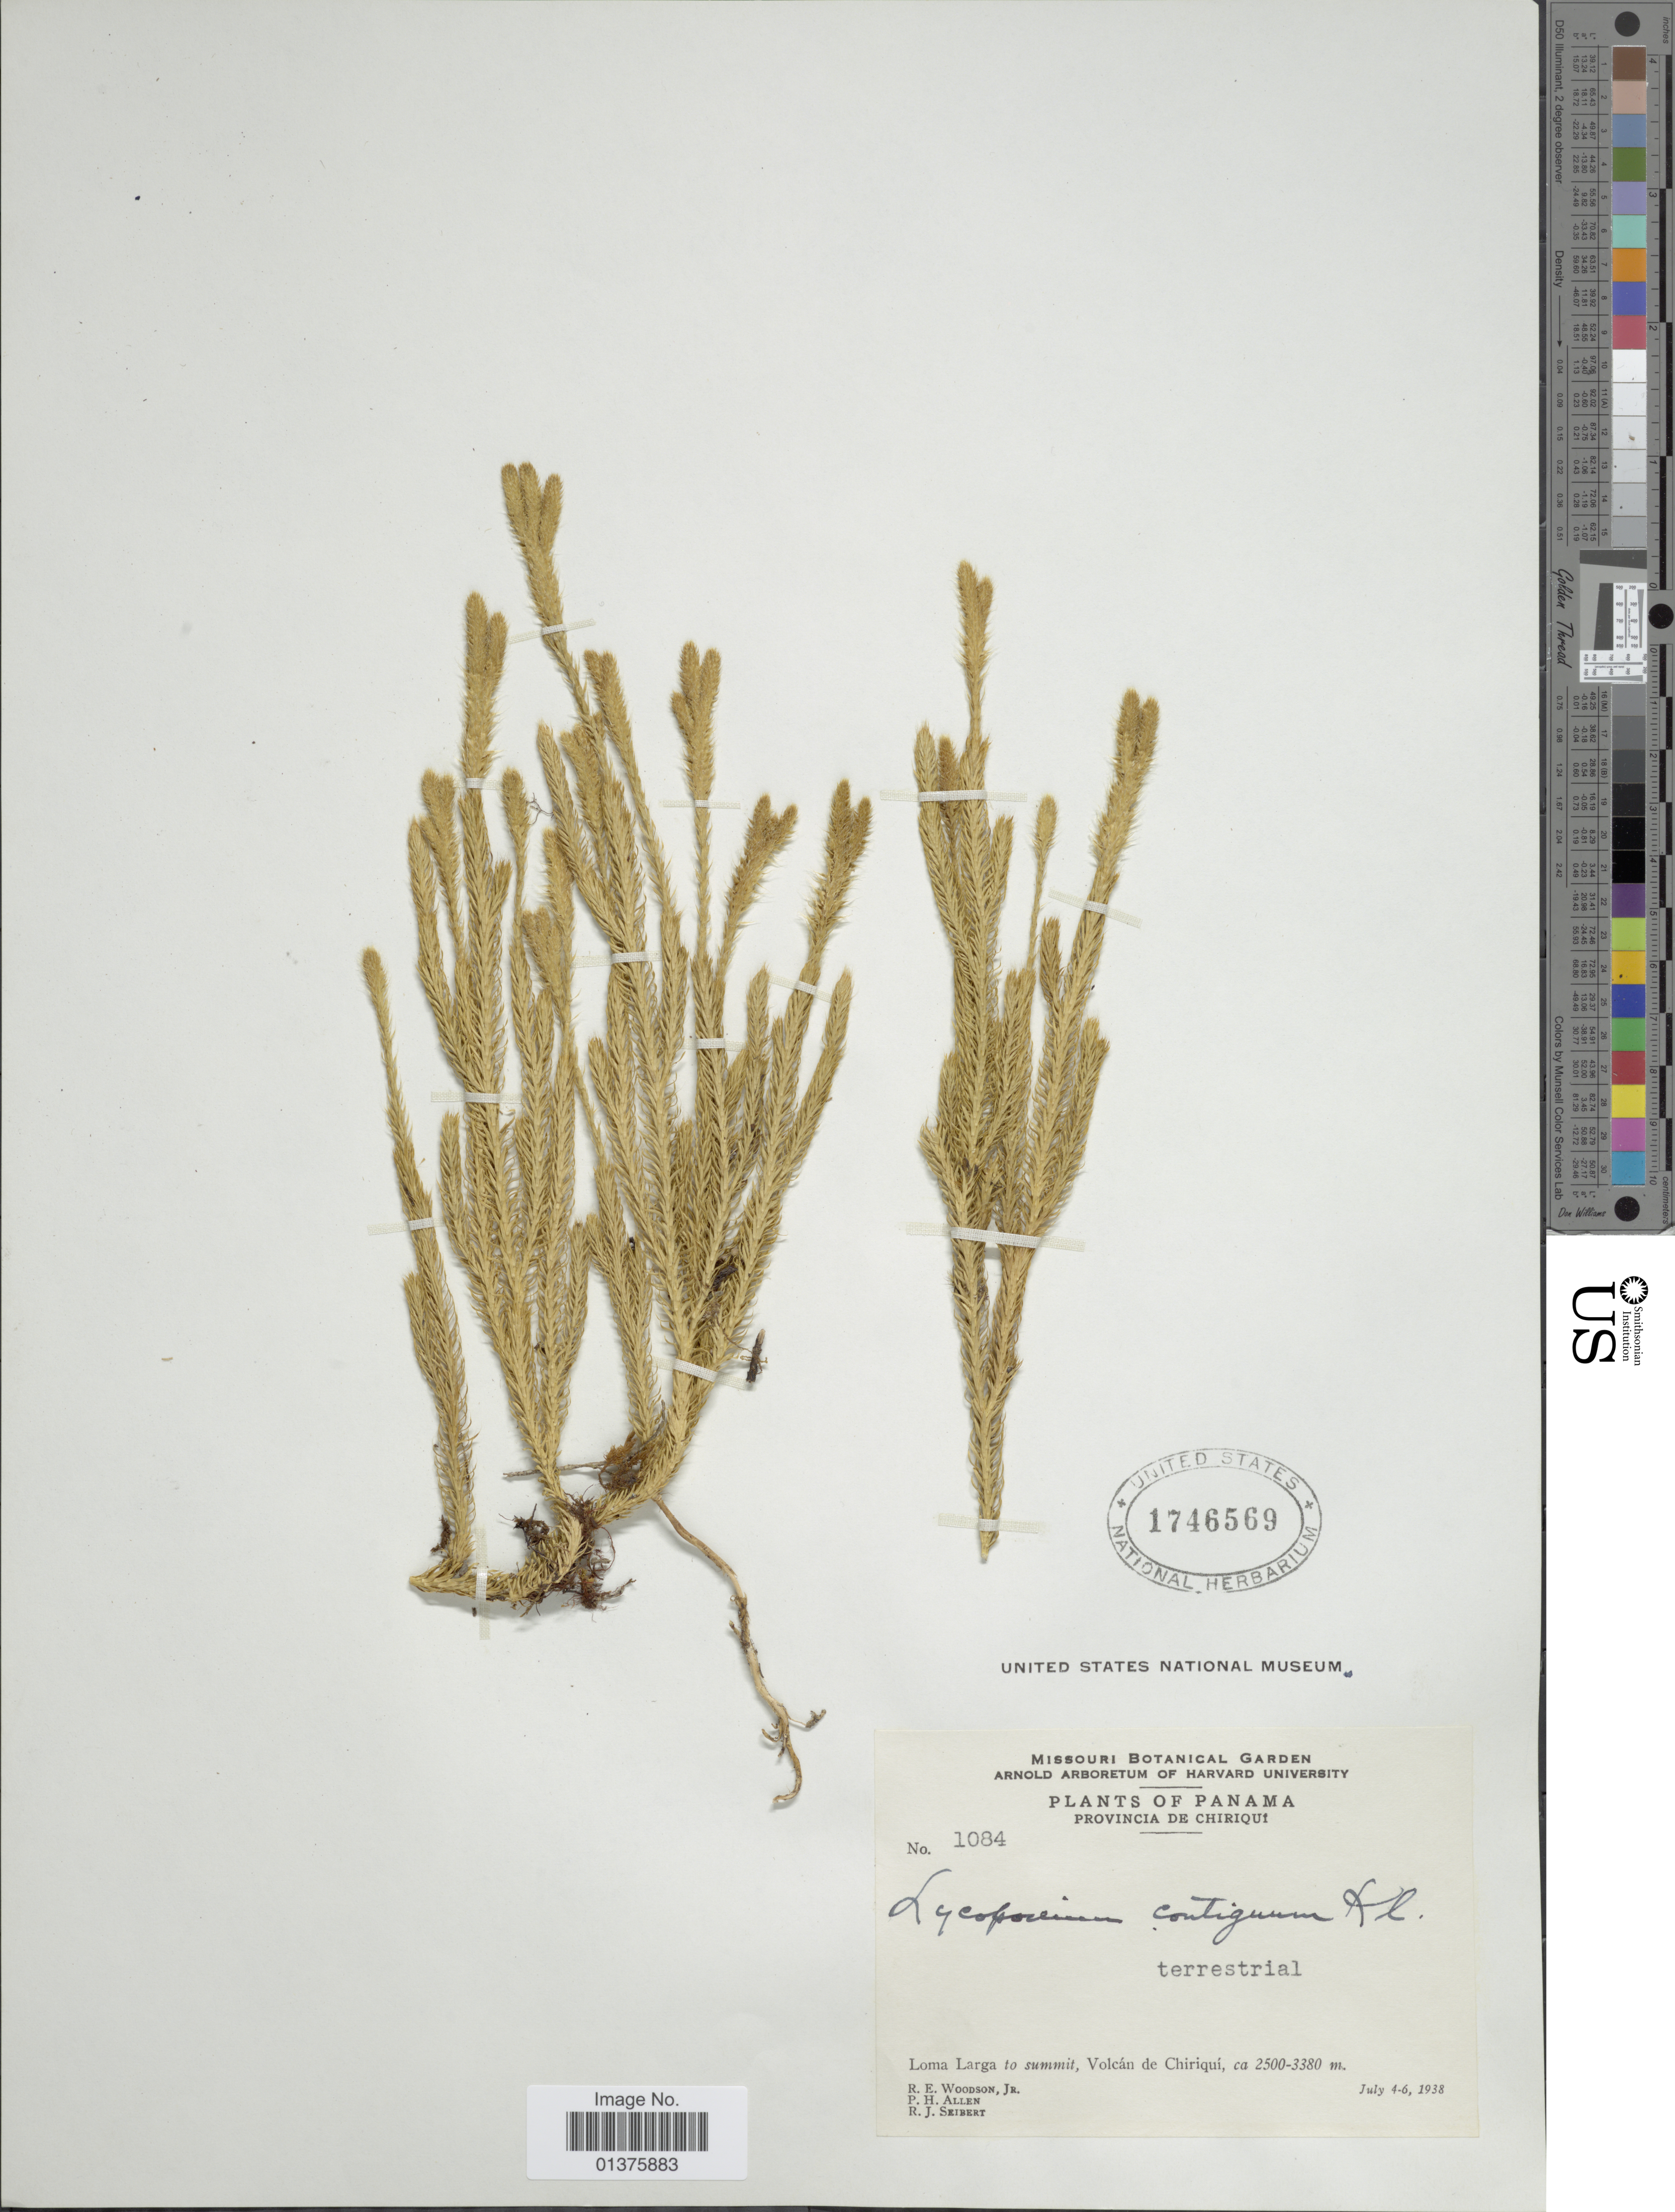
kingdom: Plantae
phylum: Tracheophyta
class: Lycopodiopsida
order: Lycopodiales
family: Lycopodiaceae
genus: Lycopodium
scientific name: Lycopodium clavatum subsp. contiguum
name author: (Klotzsch) B. Øllg.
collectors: R. E. Woodson, P. H. Allen & R. J. Seibert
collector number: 1084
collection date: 1938-07-04/1938-07-06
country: Panama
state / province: Chiriqui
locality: Loma Larga to summit, Volcán de Chiriqui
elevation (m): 2500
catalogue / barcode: US 1746569